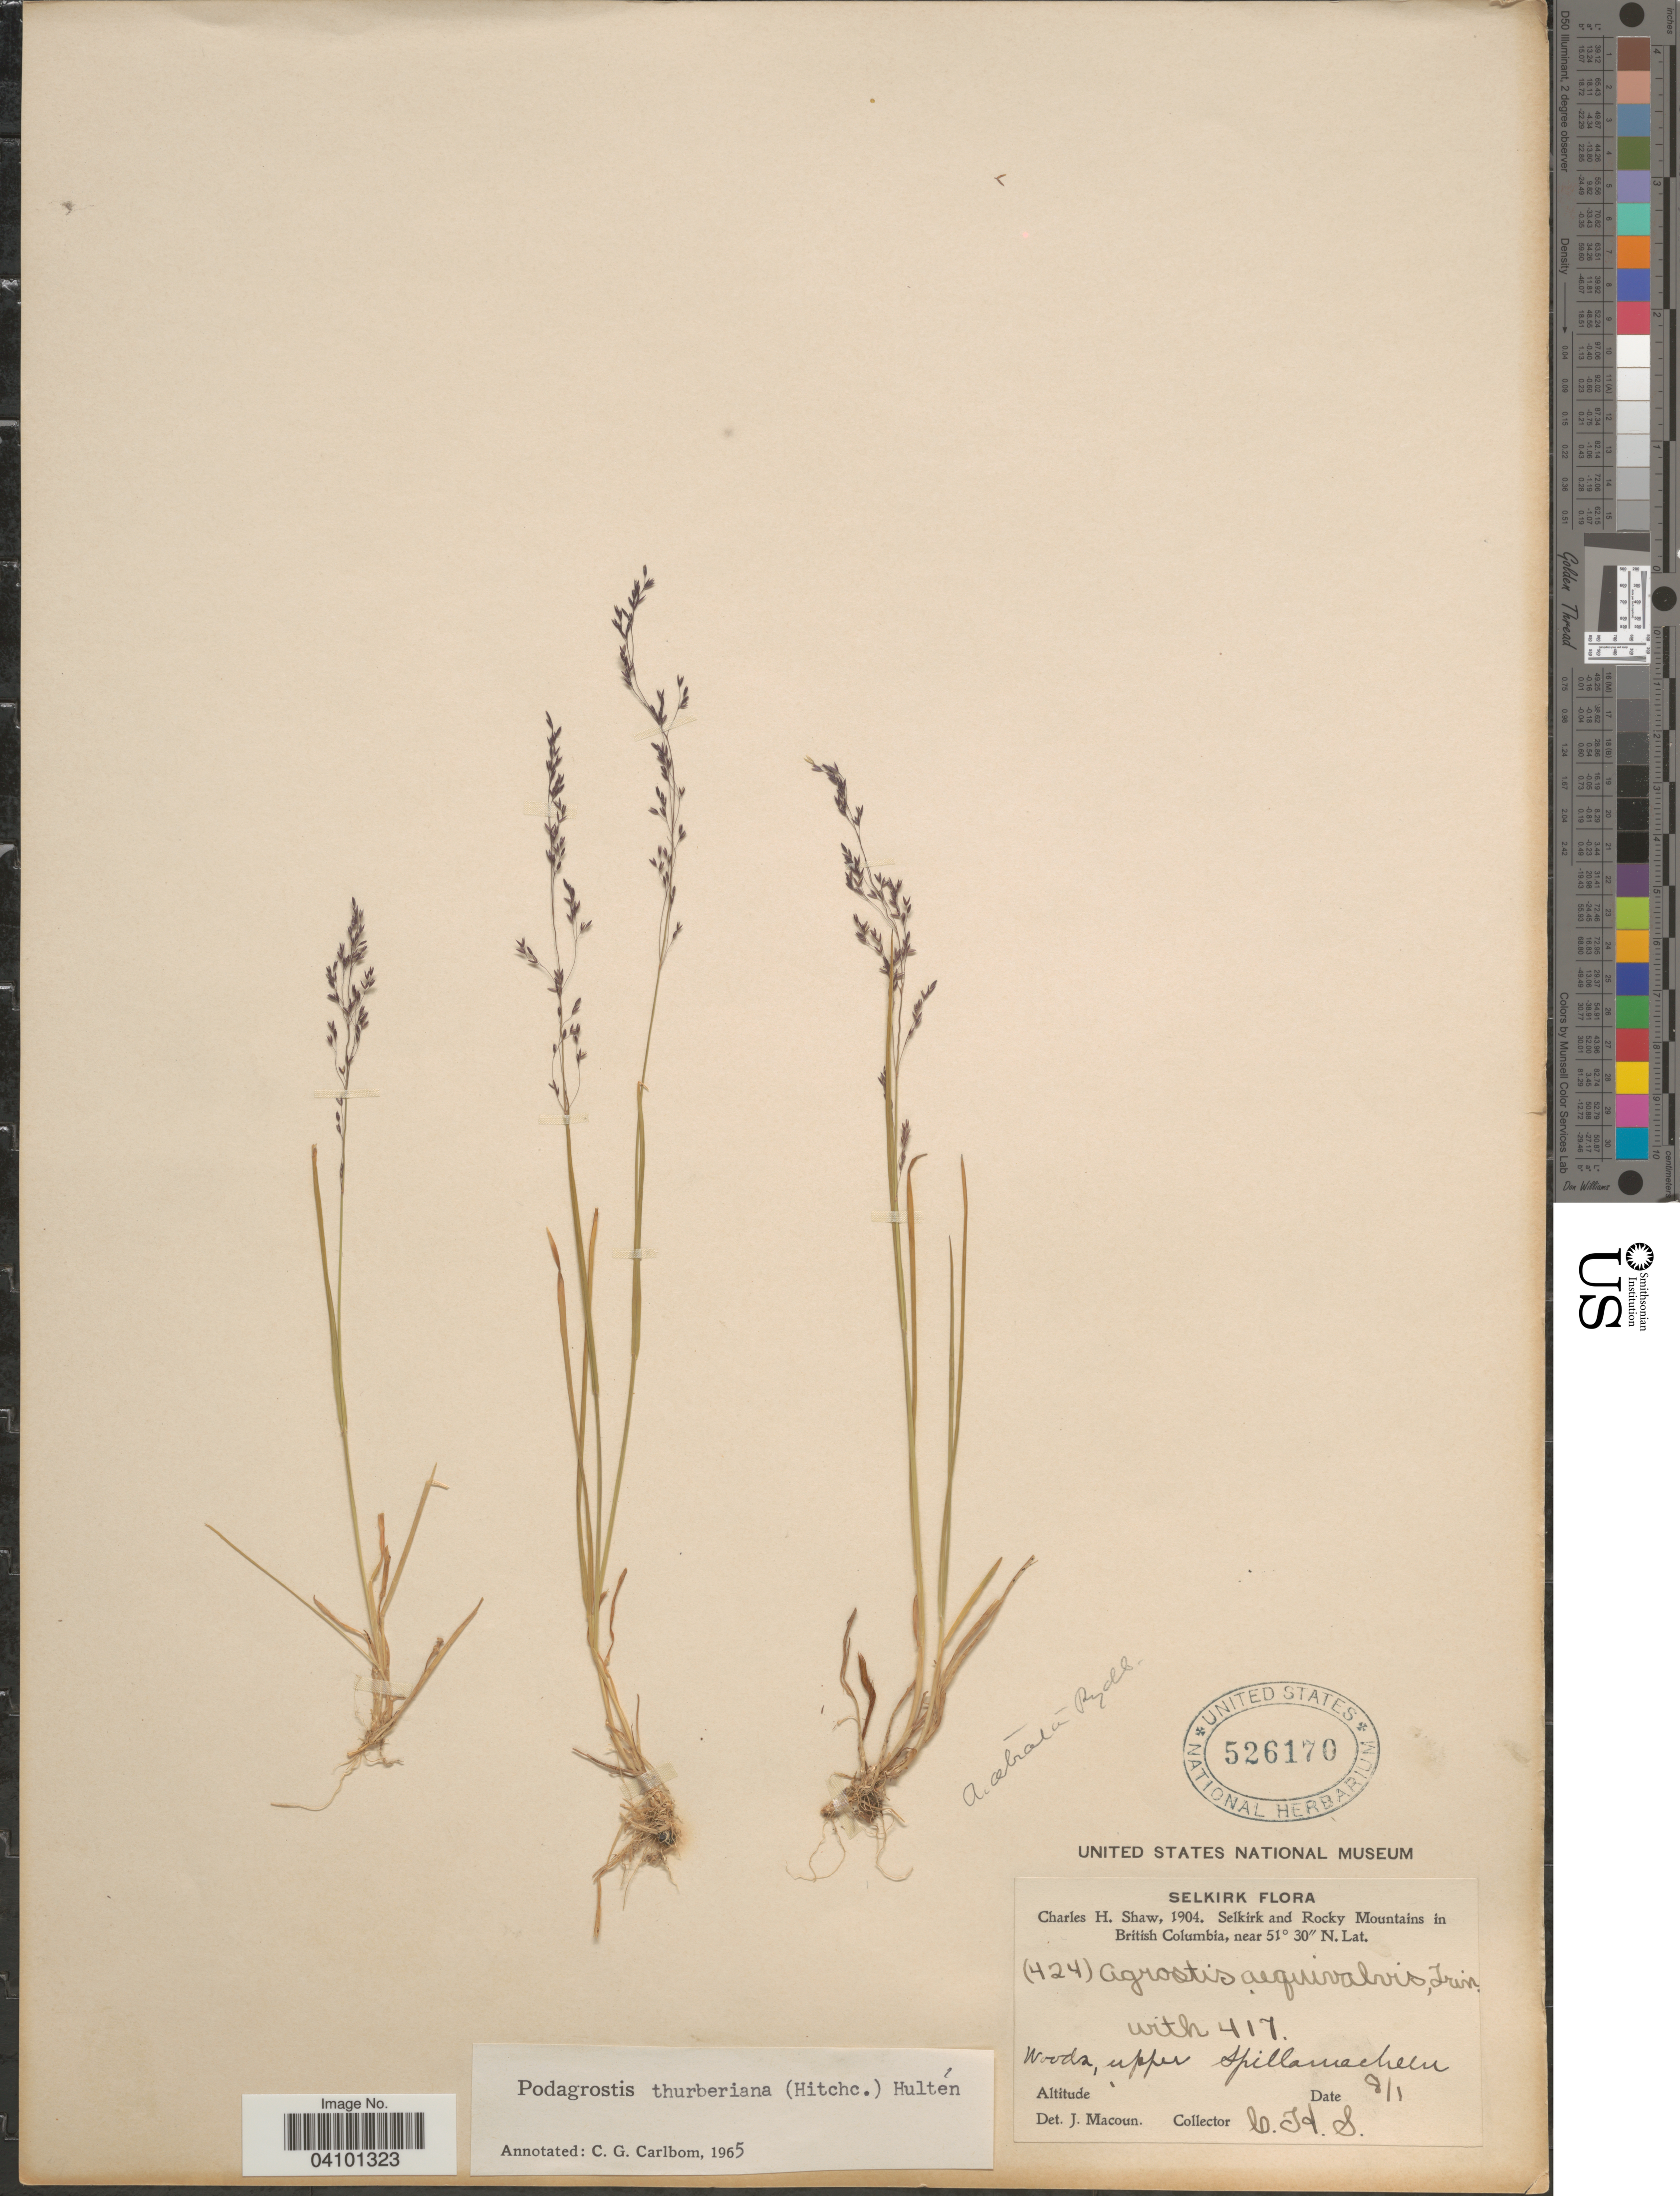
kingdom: Plantae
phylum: Tracheophyta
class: Liliopsida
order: Poales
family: Poaceae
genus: Podagrostis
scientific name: Podagrostis thurberiana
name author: Hitchc.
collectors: C. H. Shaw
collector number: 424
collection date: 1904-08-01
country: Canada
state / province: British Columbia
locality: Selkirk. Selkirk and Rocky Mountains. Upper Spillimacheen.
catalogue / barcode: US 526170